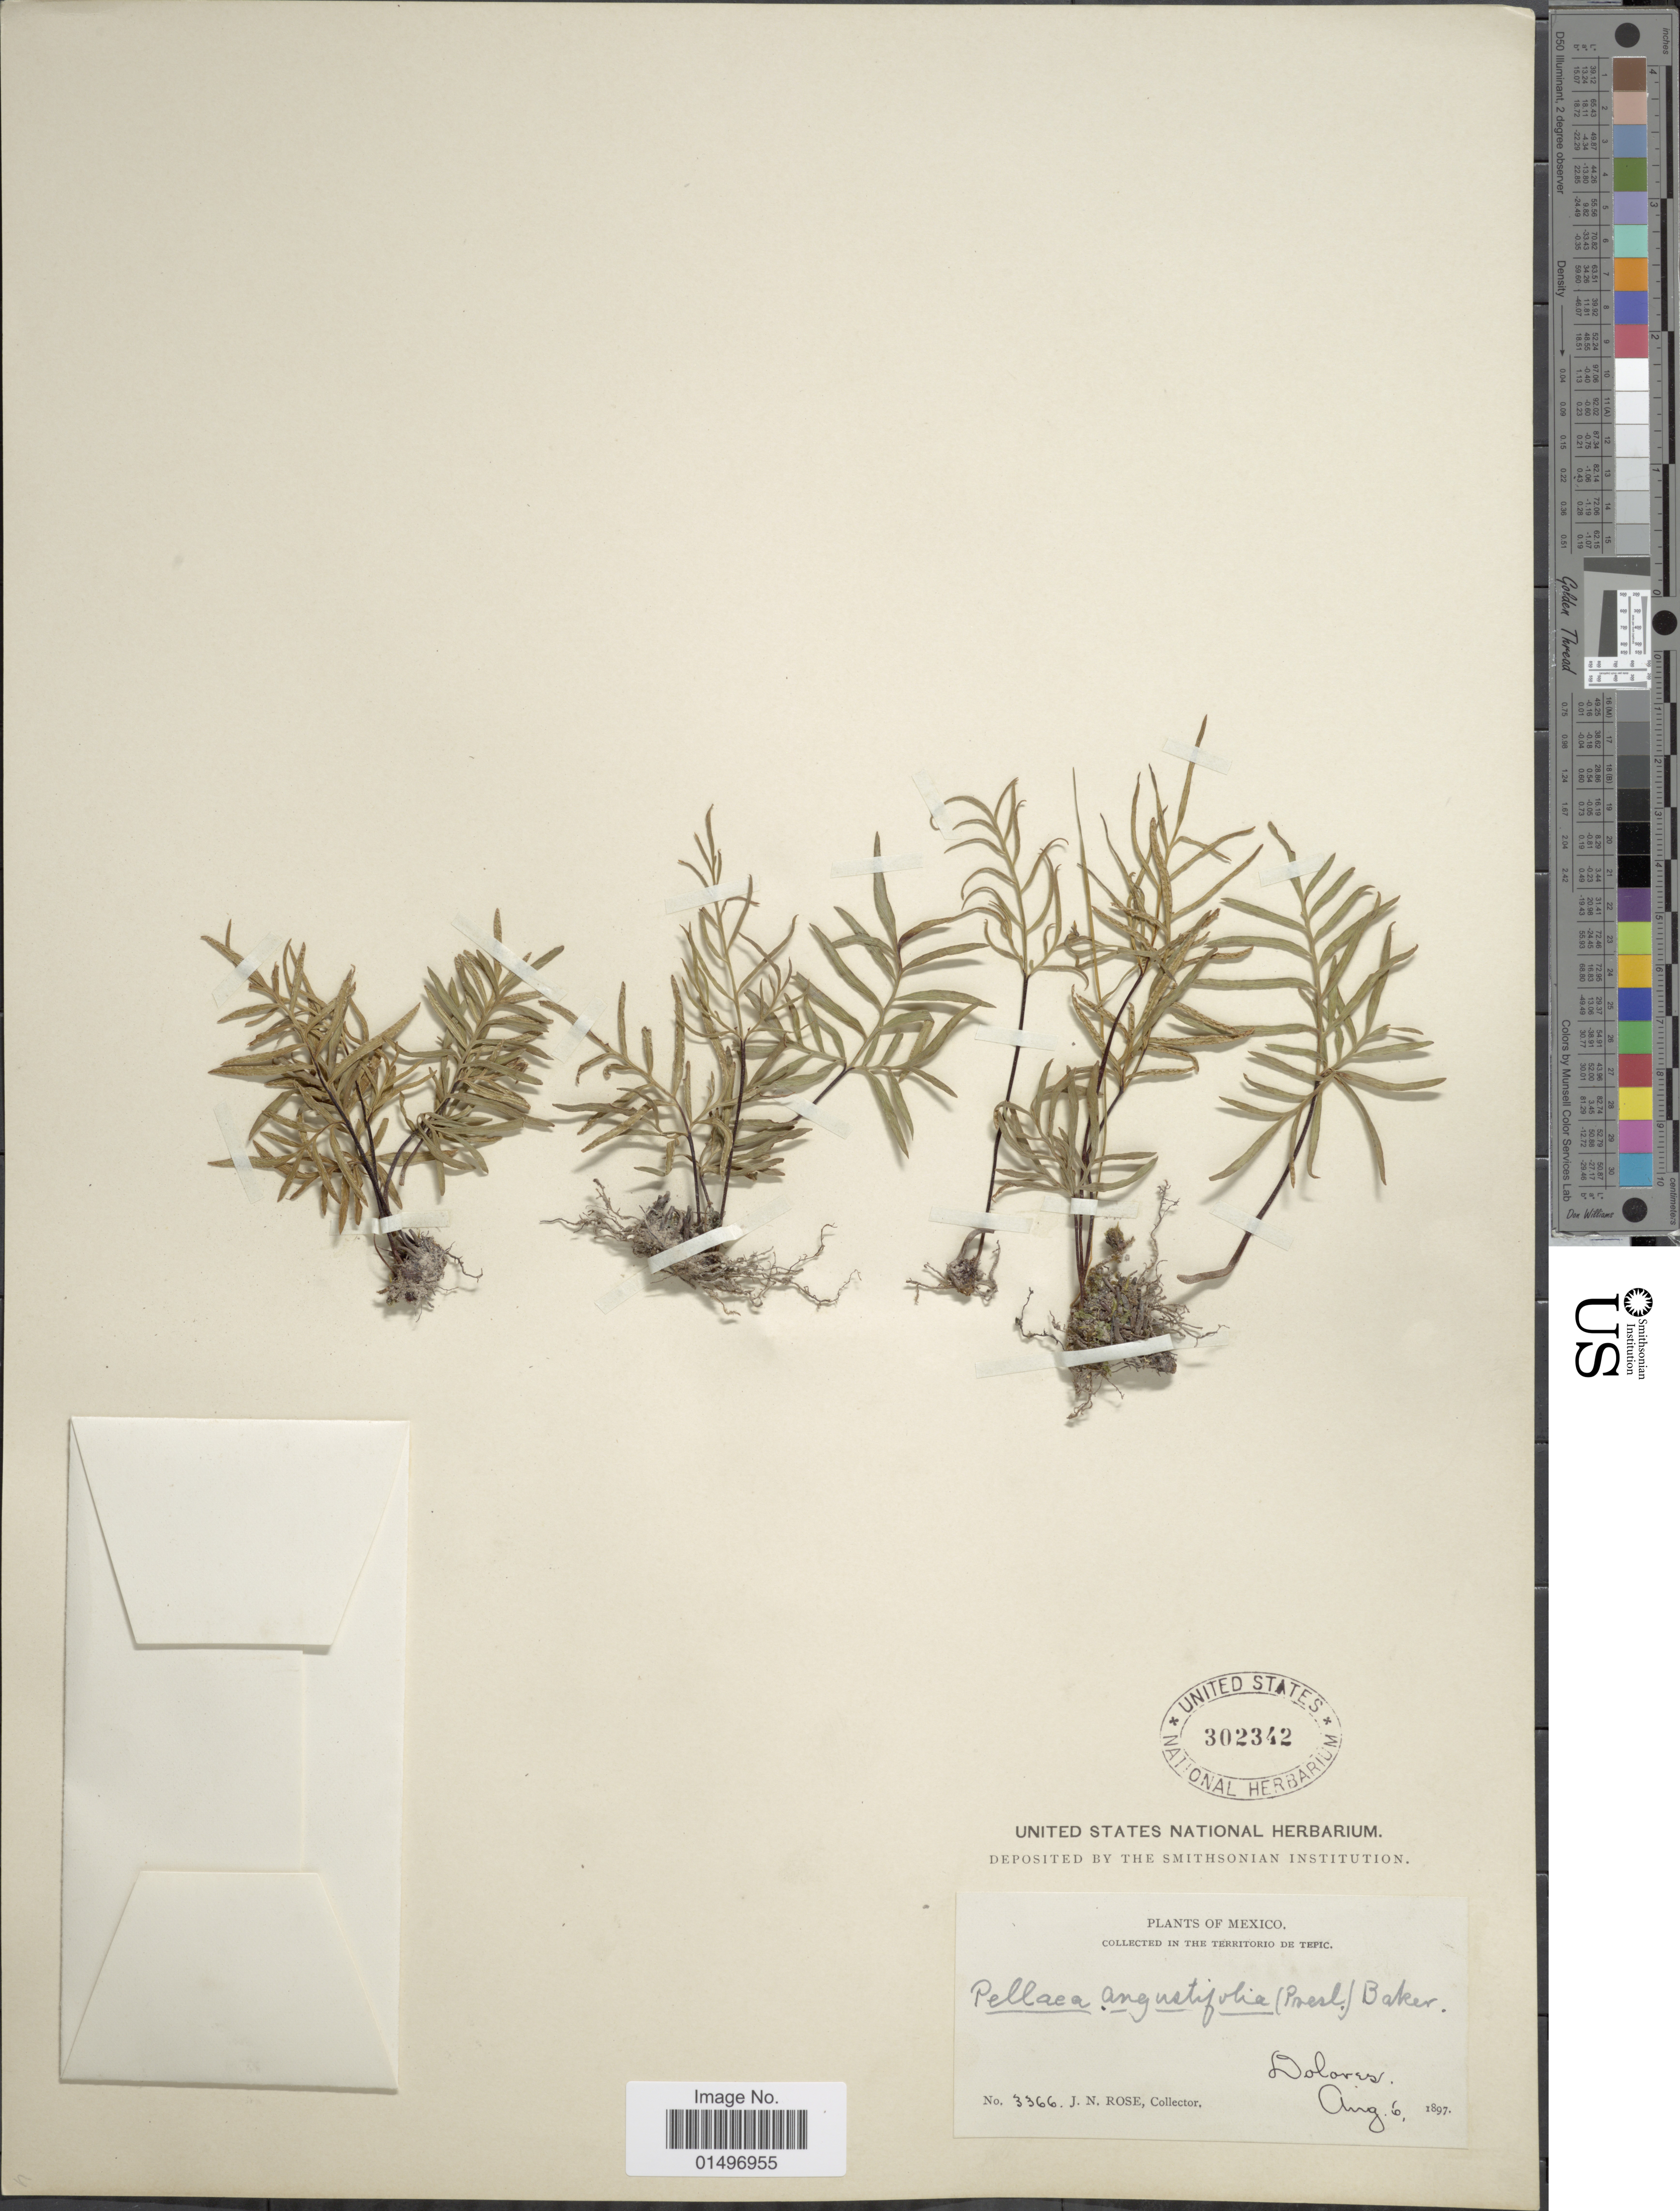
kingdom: Plantae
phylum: Tracheophyta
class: Polypodiopsida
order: Polypodiales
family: Pteridaceae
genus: Gaga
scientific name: Gaga angustifolia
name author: (Kunth) Fay W. Li & Windham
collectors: J. N. Rose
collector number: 3366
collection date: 1897-08-06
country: Mexico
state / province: México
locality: Mexico, Territorio de Tepic, Dolores.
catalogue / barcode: US 302342